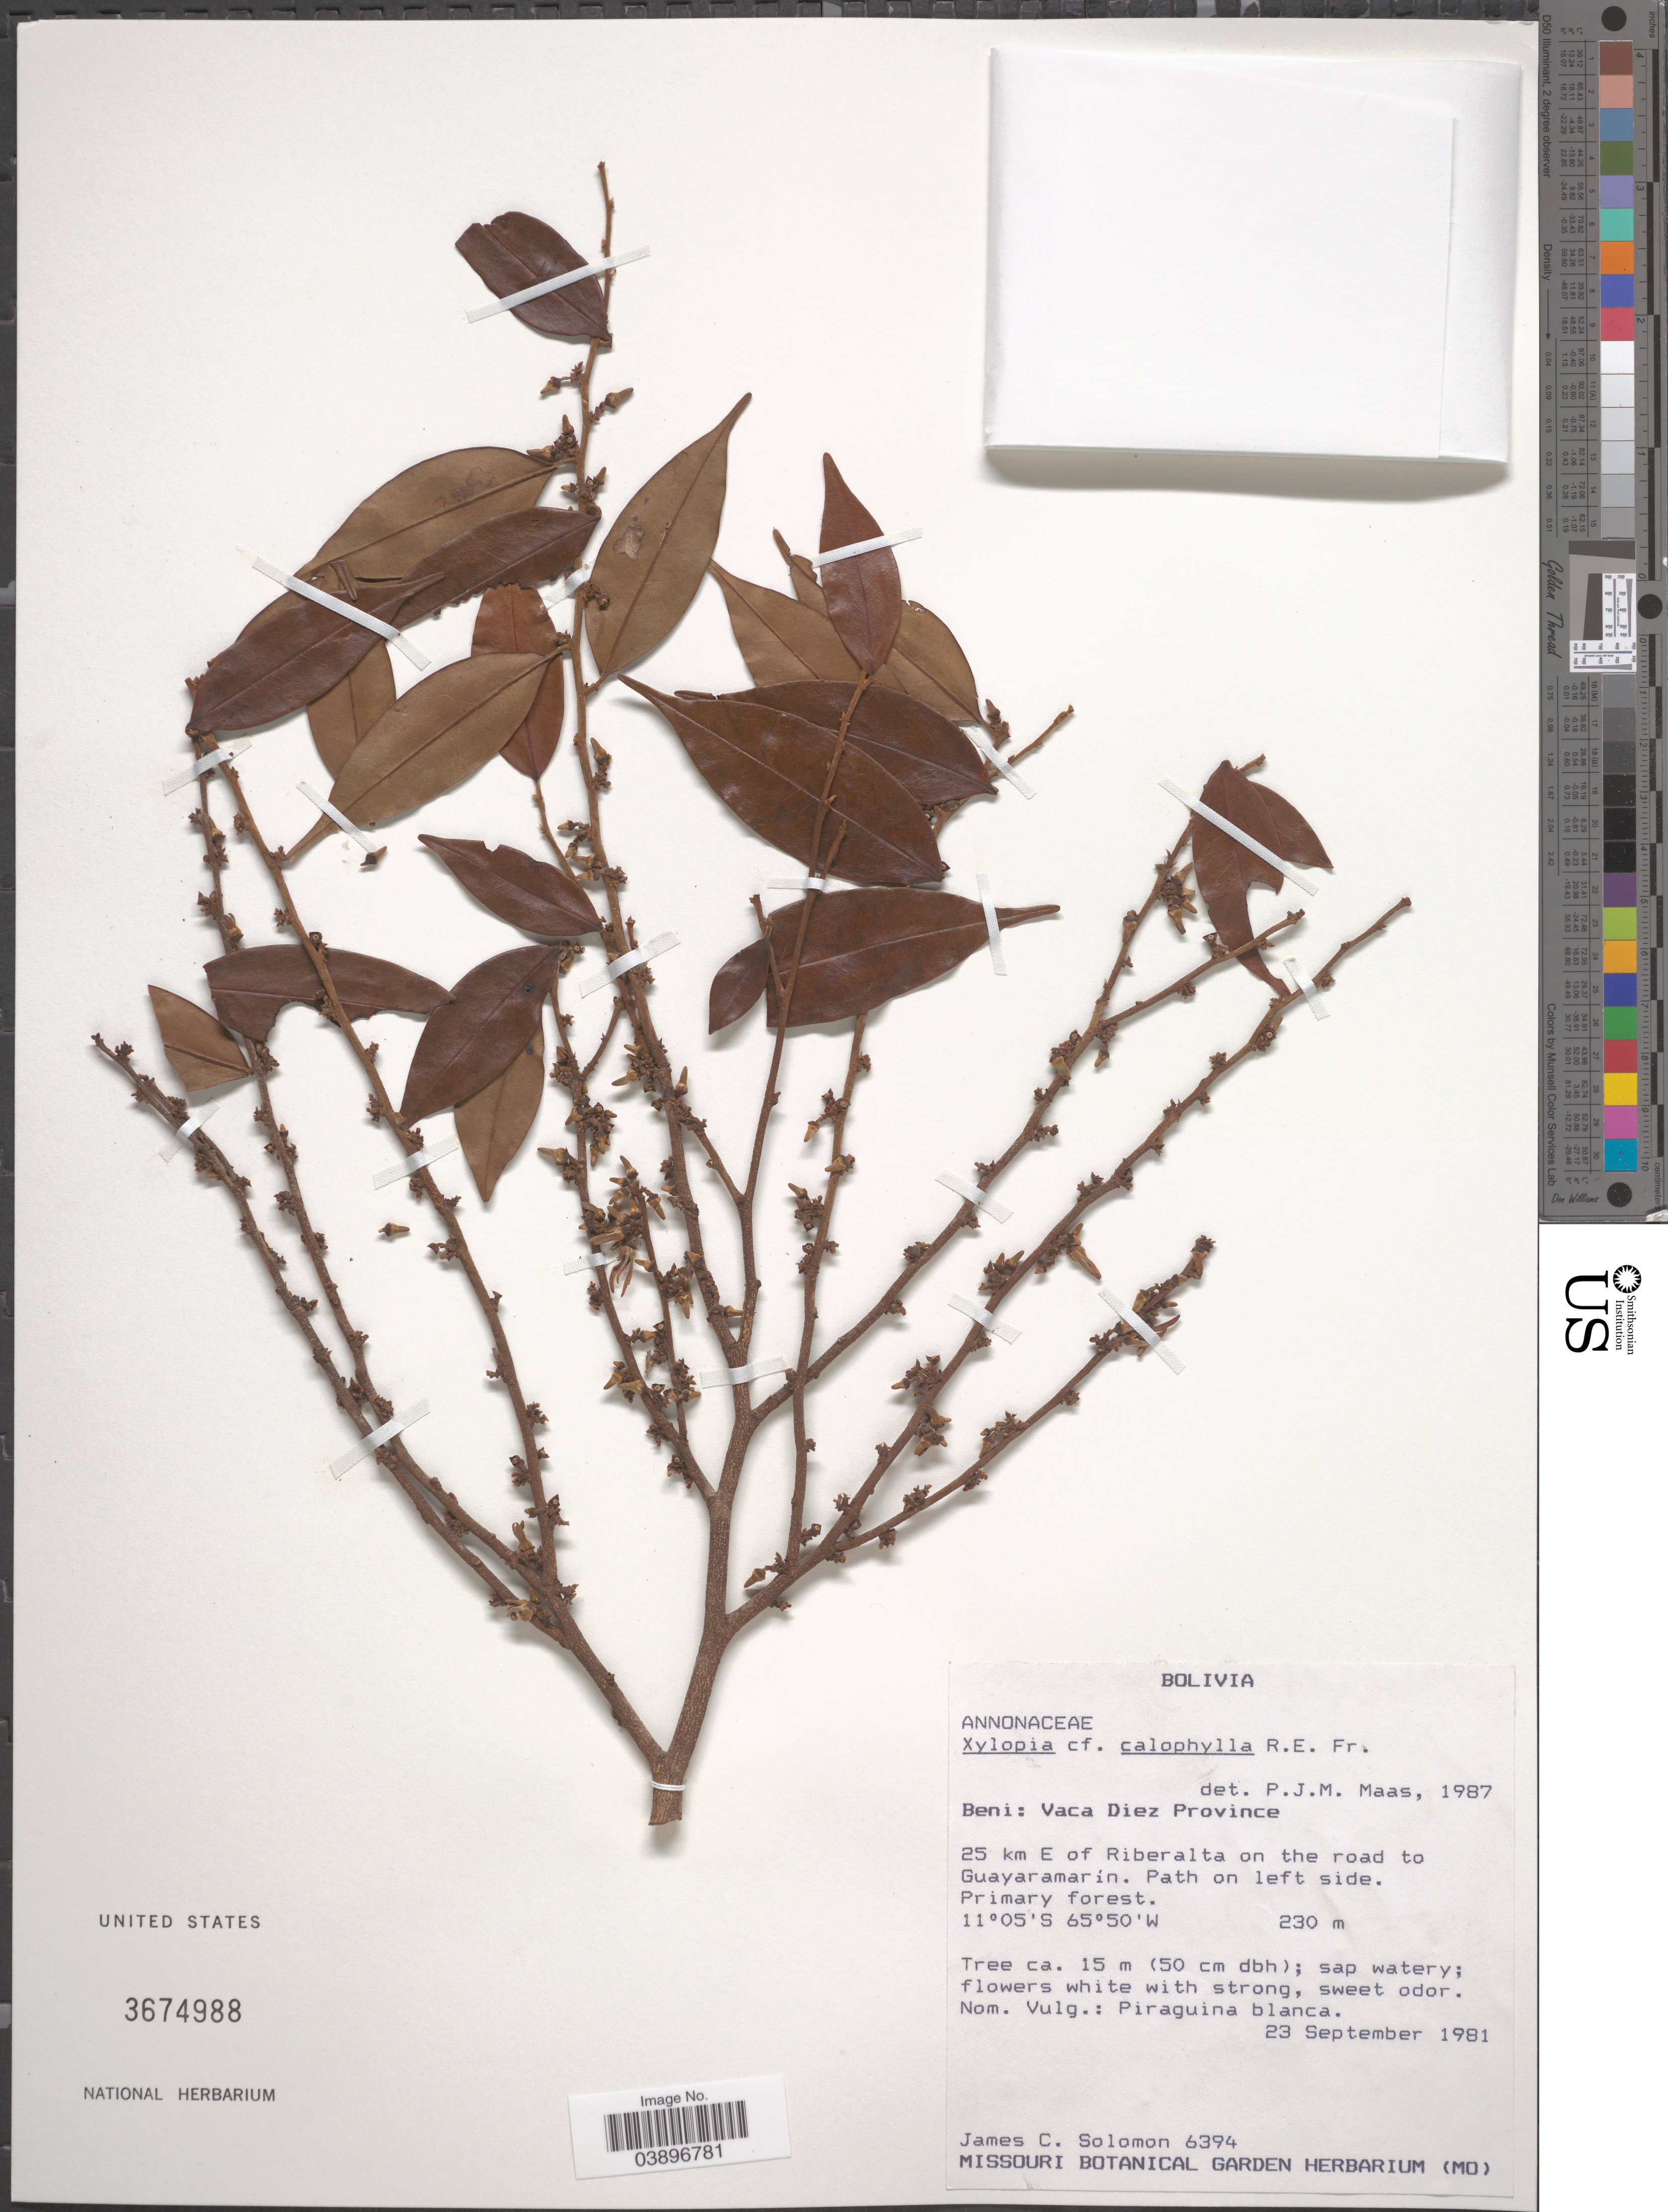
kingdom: Plantae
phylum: Tracheophyta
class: Magnoliopsida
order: Magnoliales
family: Annonaceae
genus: Xylopia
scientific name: Xylopia calophylla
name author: R.E. Fr.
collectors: J. C. Solomon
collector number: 6394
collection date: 1981-09-23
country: Bolivia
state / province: Beni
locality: Vaca Diez Province. 25 km E of Riberalta on the road to Guayaramarín.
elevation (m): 230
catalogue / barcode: US 3674988